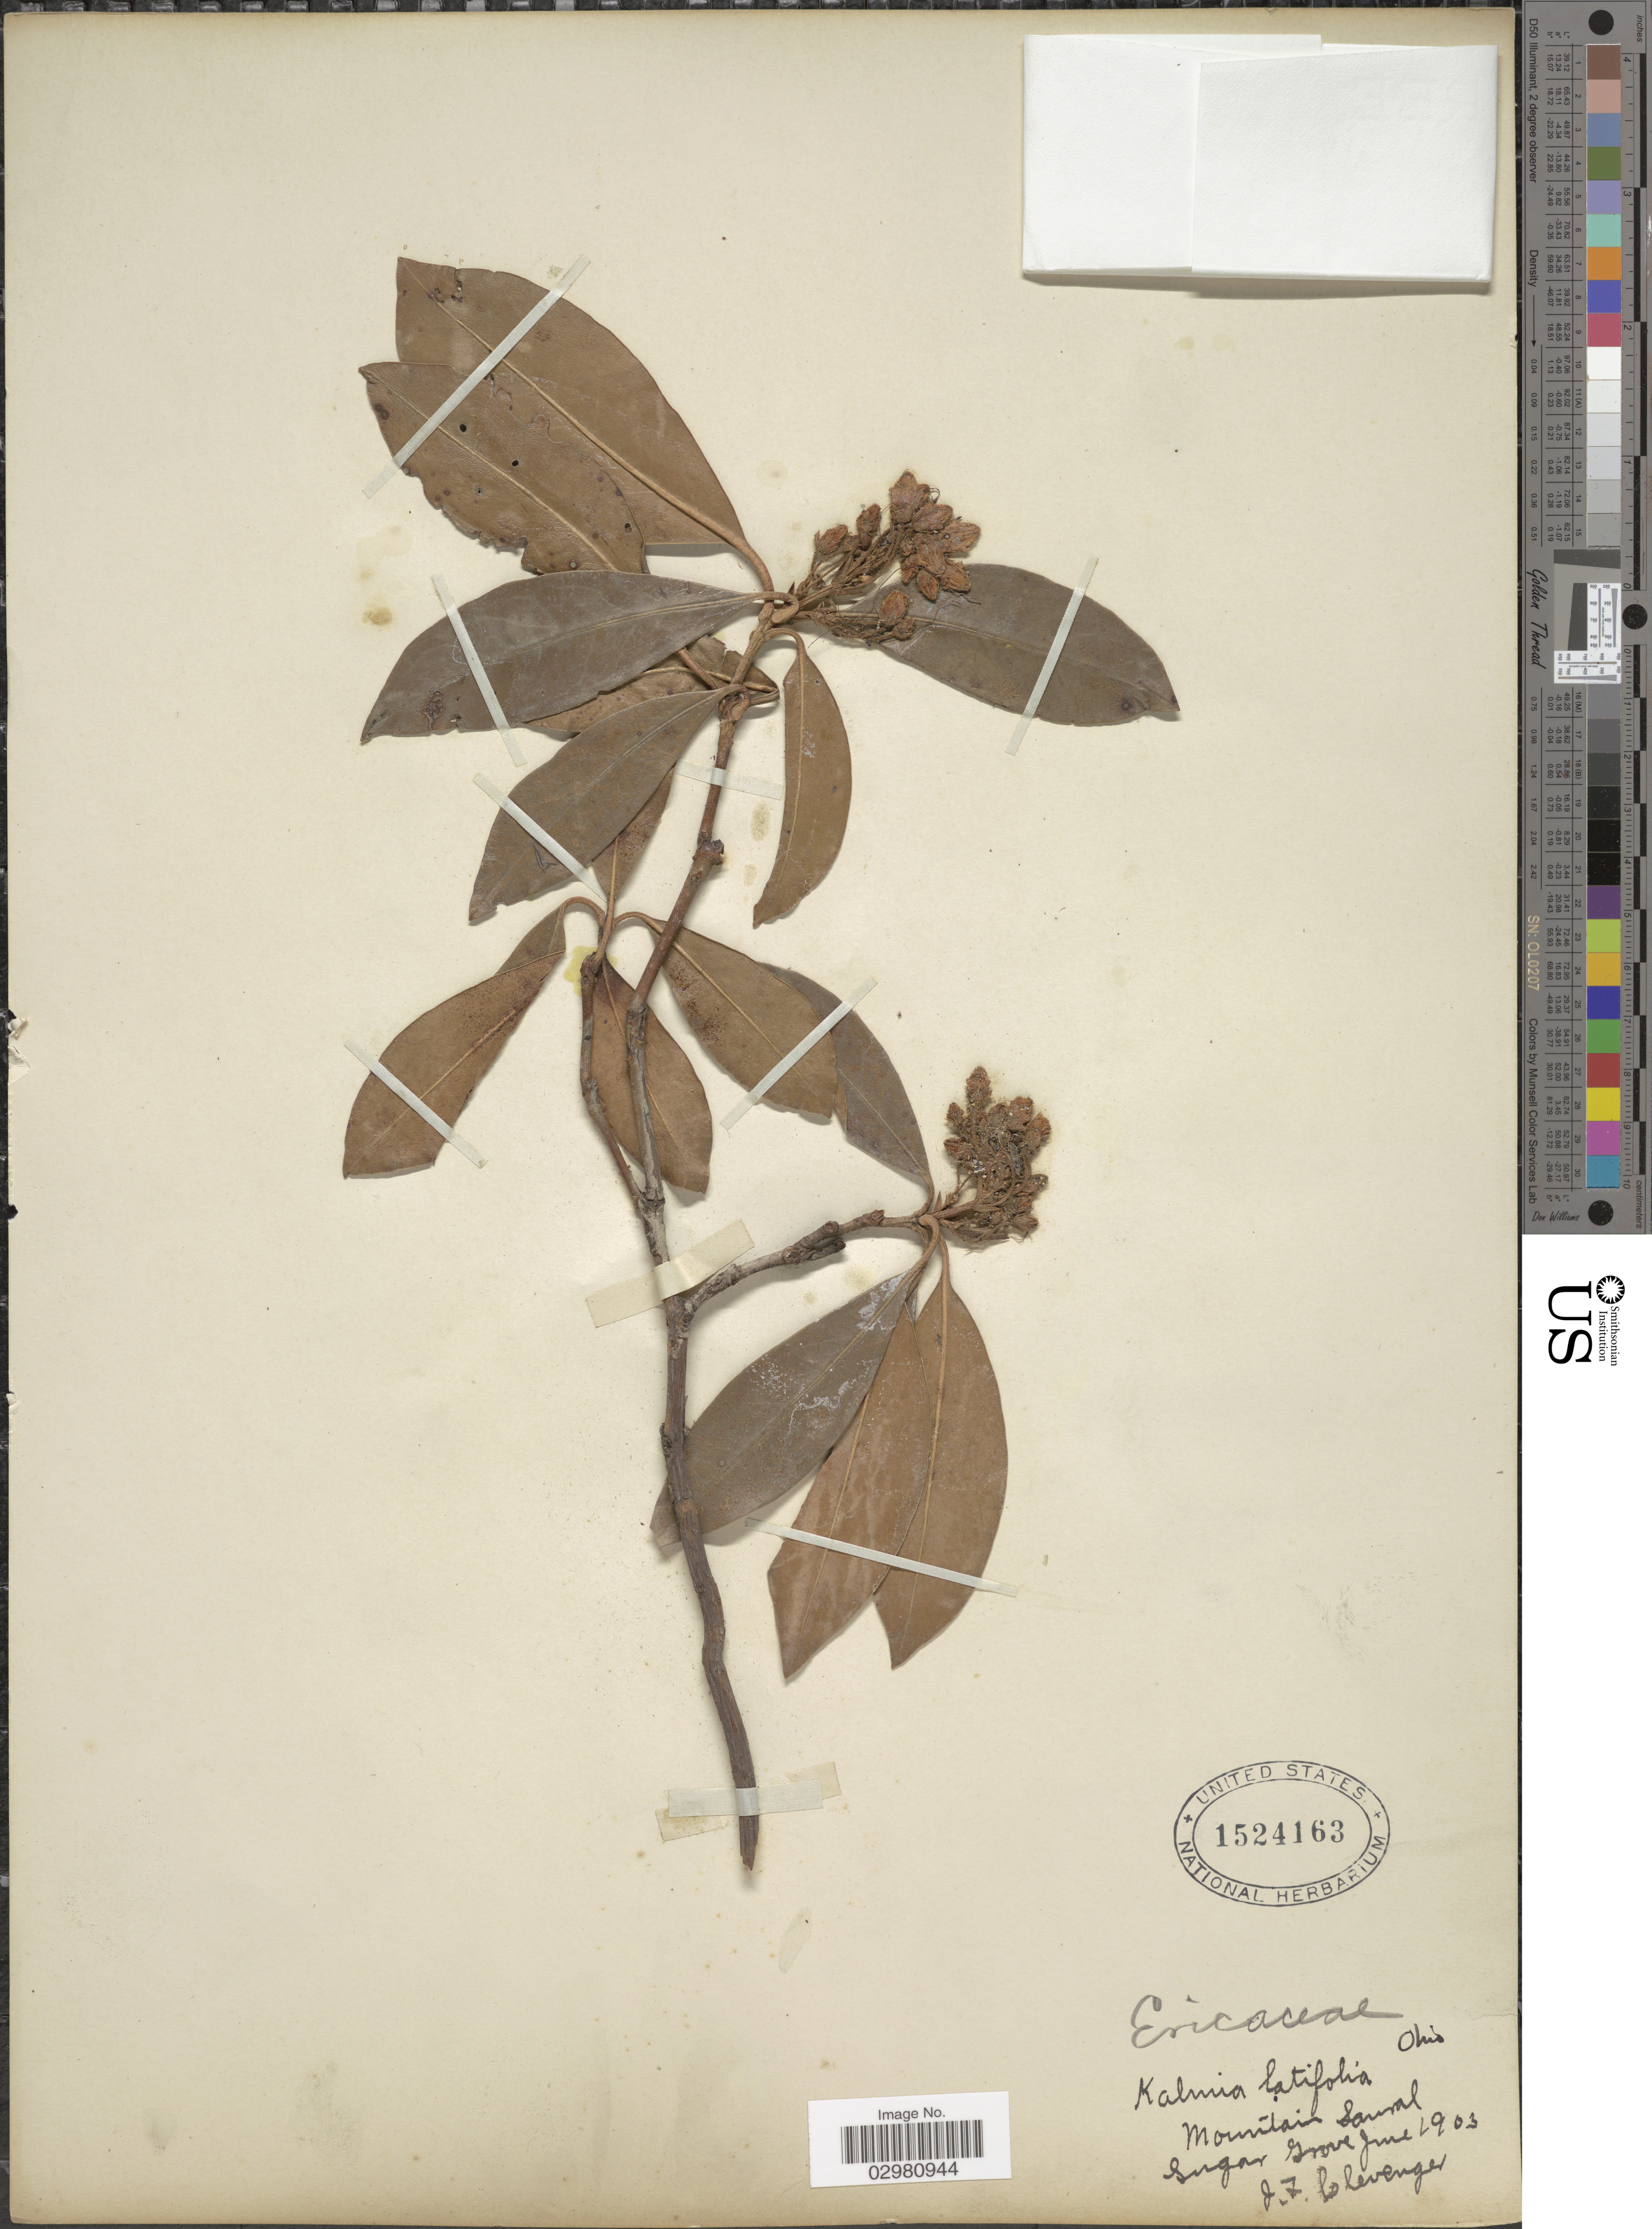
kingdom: Plantae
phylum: Tracheophyta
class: Magnoliopsida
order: Ericales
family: Ericaceae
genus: Kalmia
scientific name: Kalmia latifolia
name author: L.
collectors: J. F. Clevenger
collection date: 1903-06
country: United States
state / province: Ohio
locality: Sugar Grove.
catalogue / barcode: US 1524163